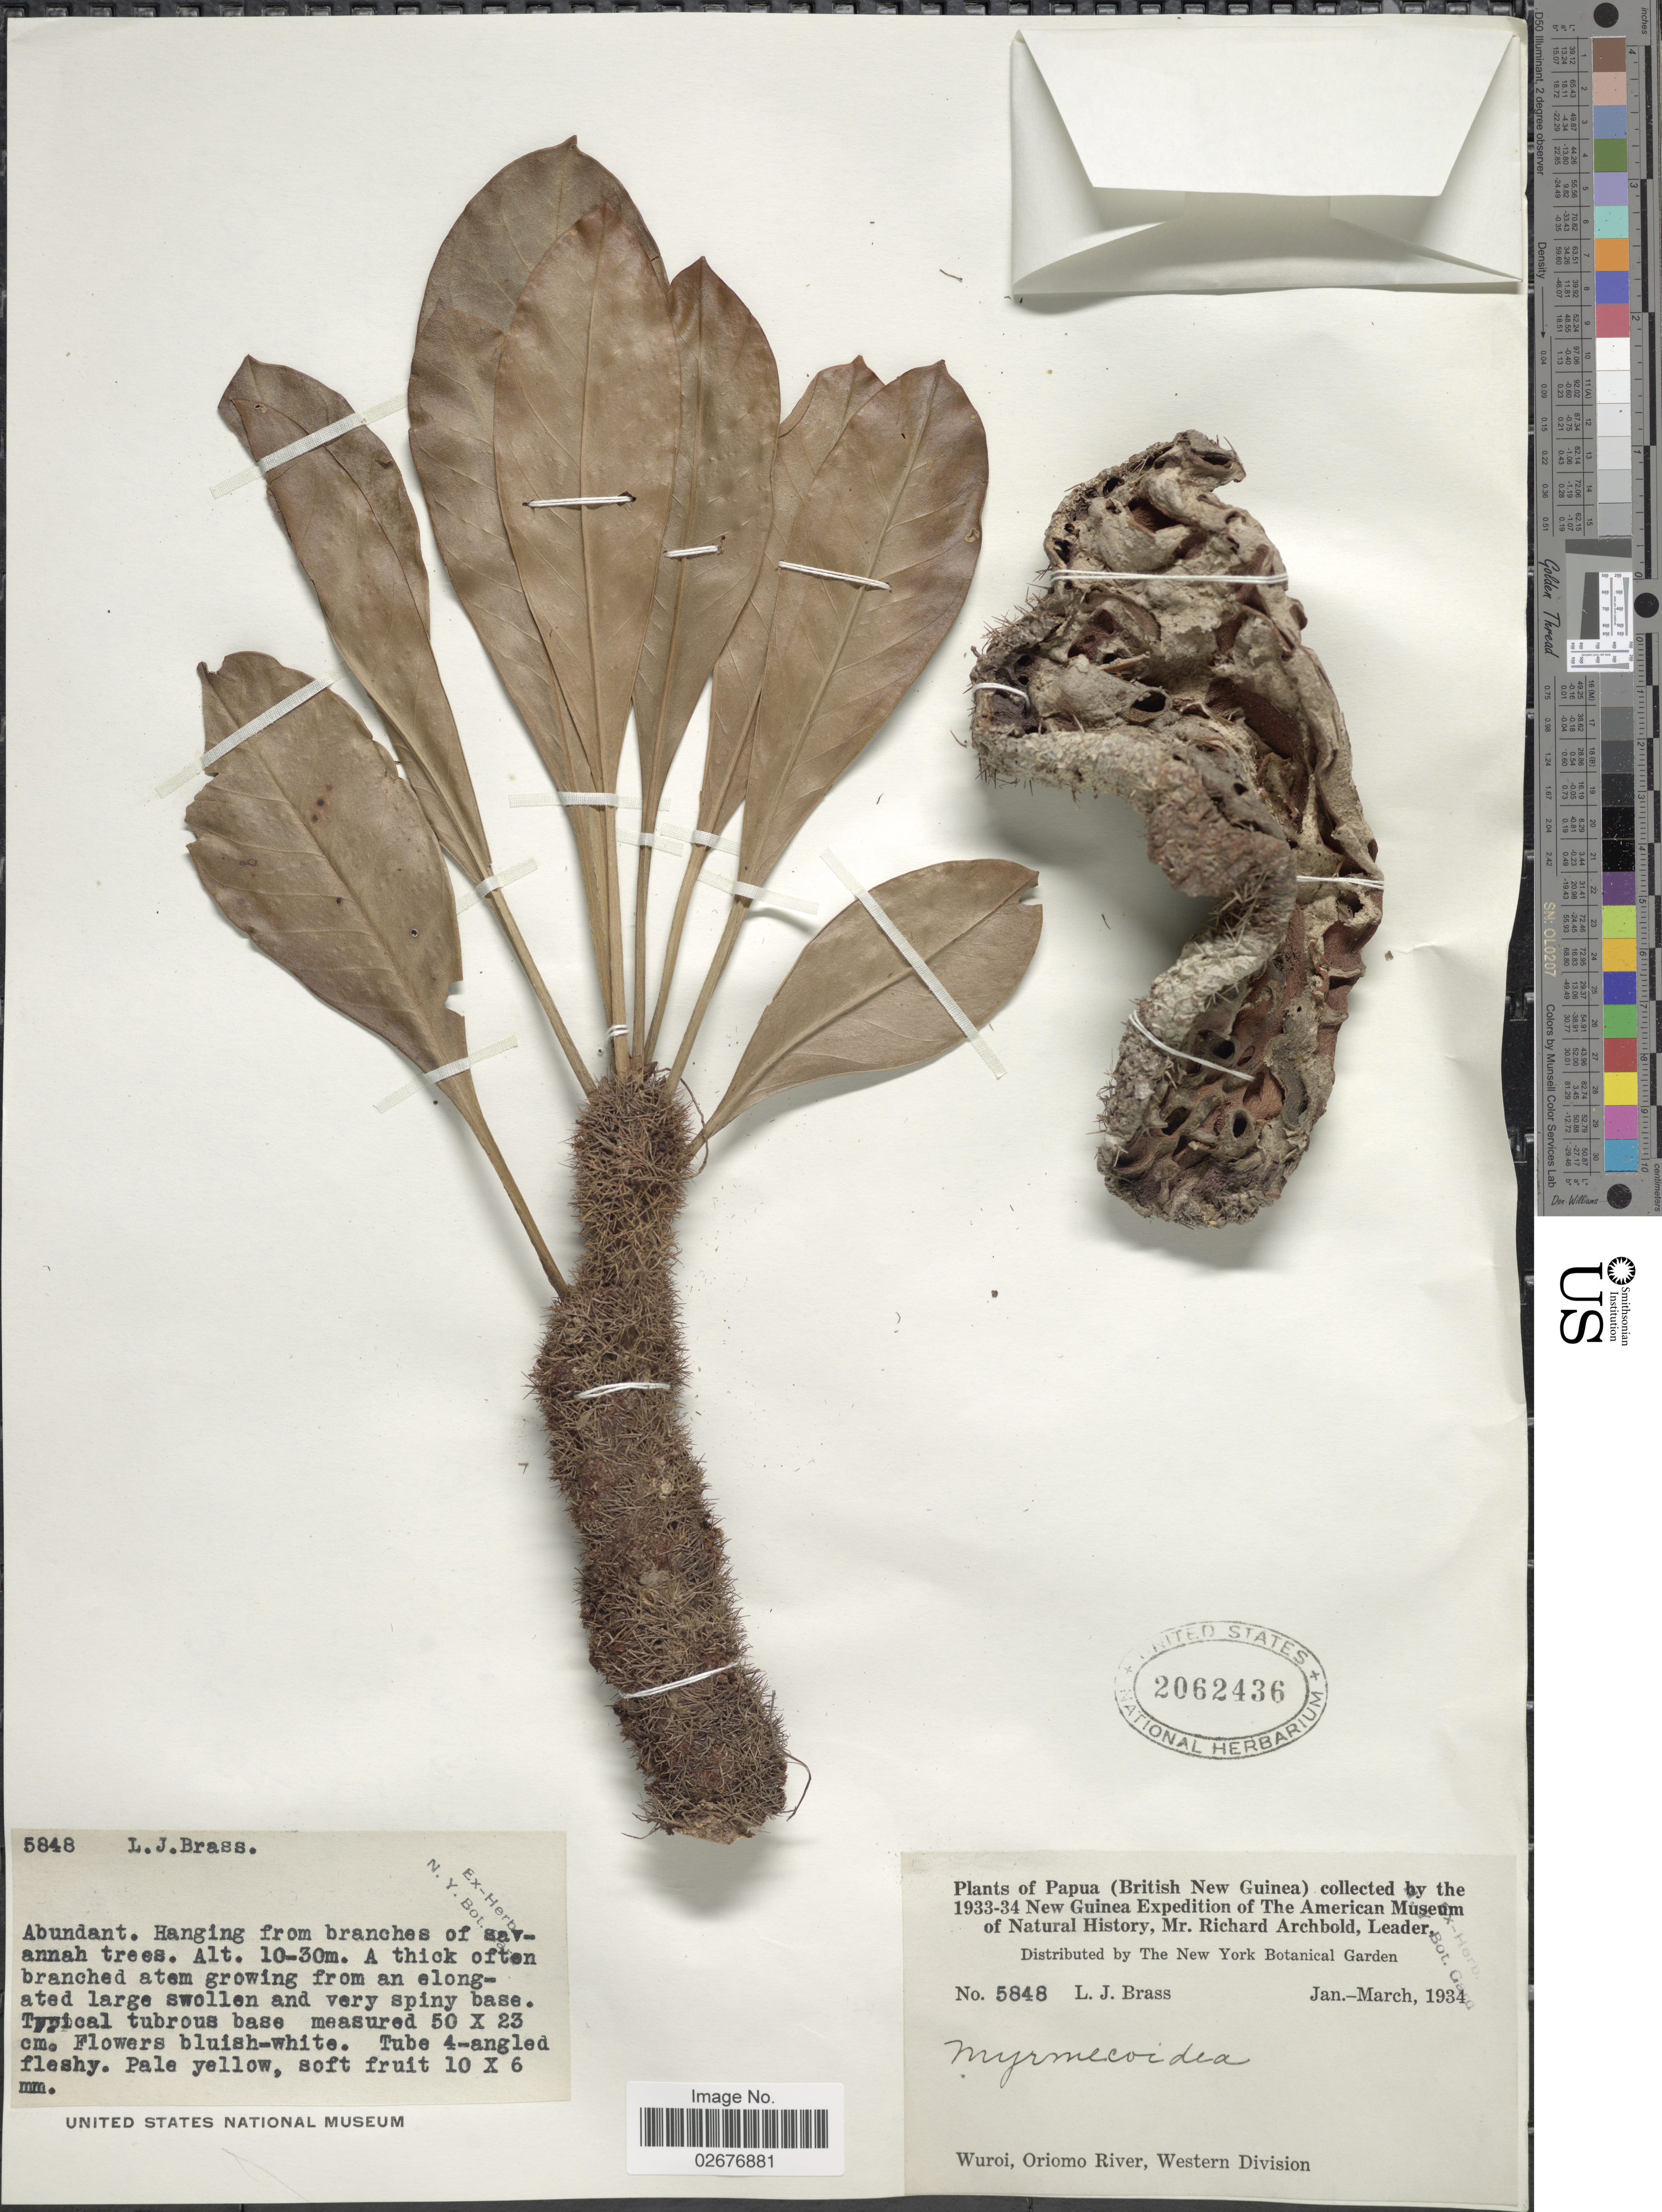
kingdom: Plantae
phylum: Tracheophyta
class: Magnoliopsida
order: Gentianales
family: Rubiaceae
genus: Myrmecodia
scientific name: Myrmecodia sp.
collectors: L. J. Brass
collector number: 5848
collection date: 1934-01/1934-03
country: Papua New Guinea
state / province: Manus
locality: Papua (British New Guinea), Wuroi, Oriomo River, Western Division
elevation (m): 10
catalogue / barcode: US 2062436